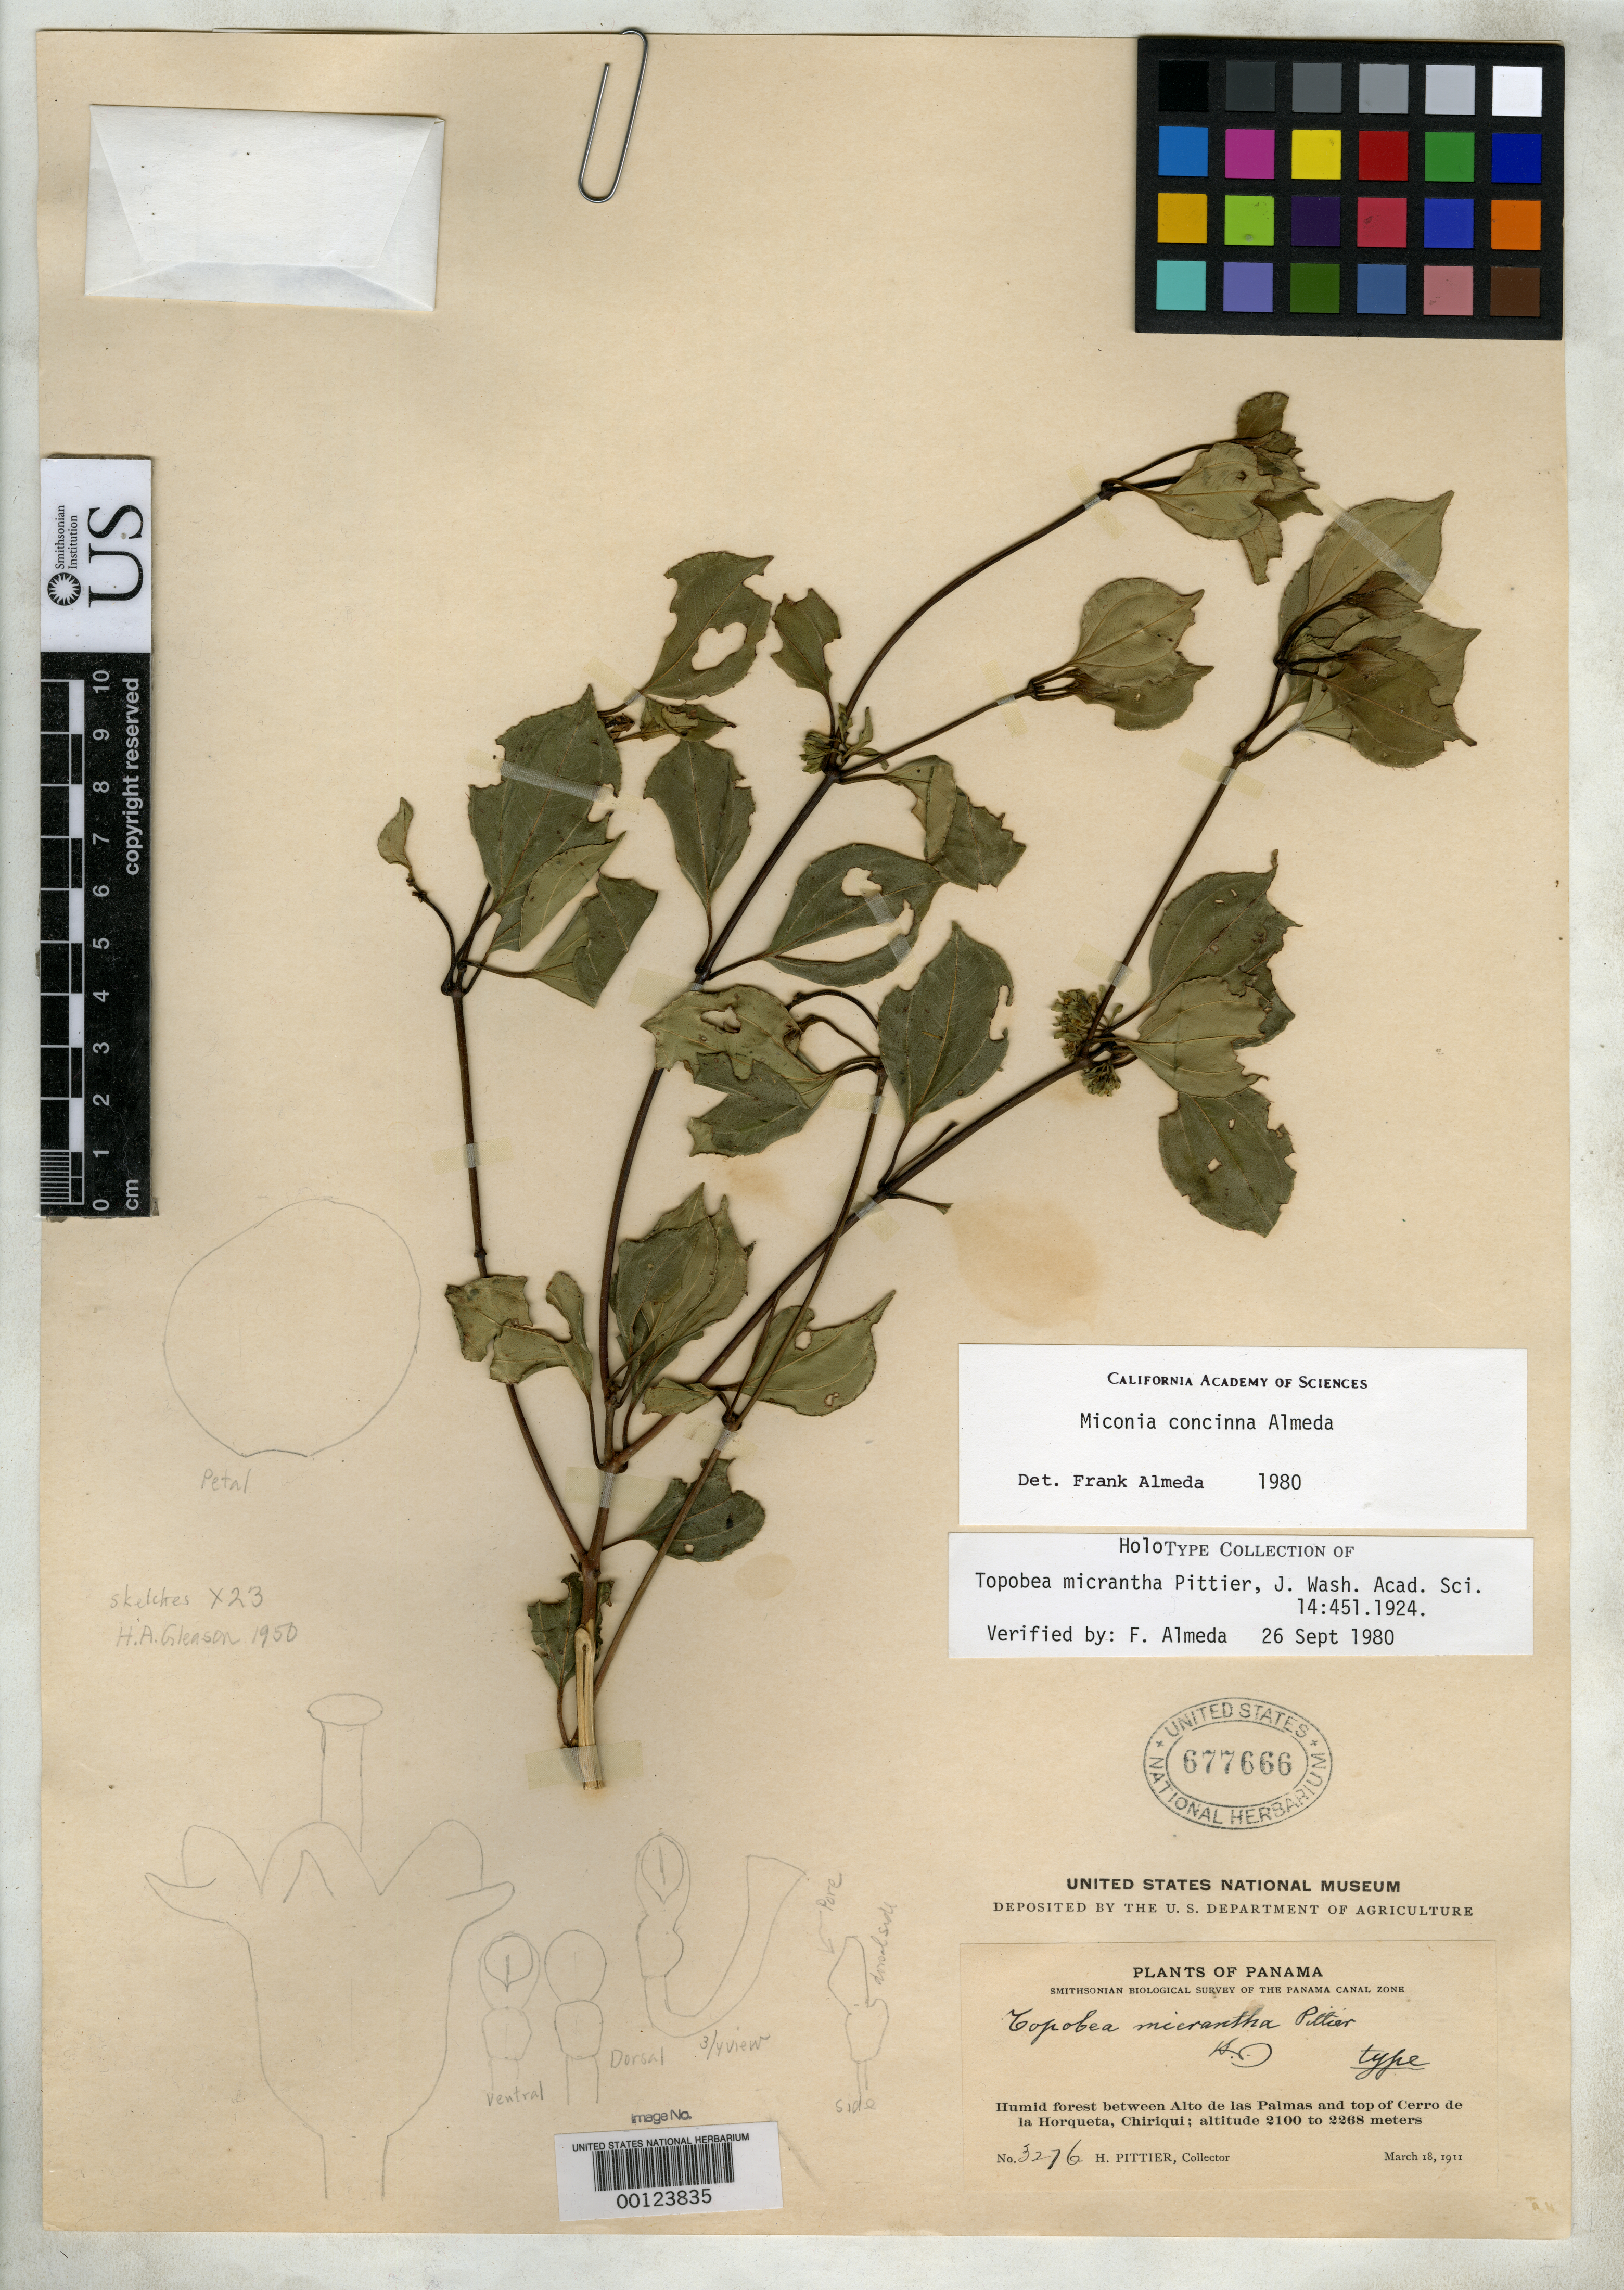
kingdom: Plantae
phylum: Tracheophyta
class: Magnoliopsida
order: Myrtales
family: Melastomataceae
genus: Topobea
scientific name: Topobea micrantha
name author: Pittier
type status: Holotype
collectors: H. F. Pittier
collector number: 3276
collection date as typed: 18 Mar 1911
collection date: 1911-03-18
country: Panama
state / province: Chiriquí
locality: Forest between Alto de Las Palmas & top of Cerro de La Horqueta.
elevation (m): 2100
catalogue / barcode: US 677666